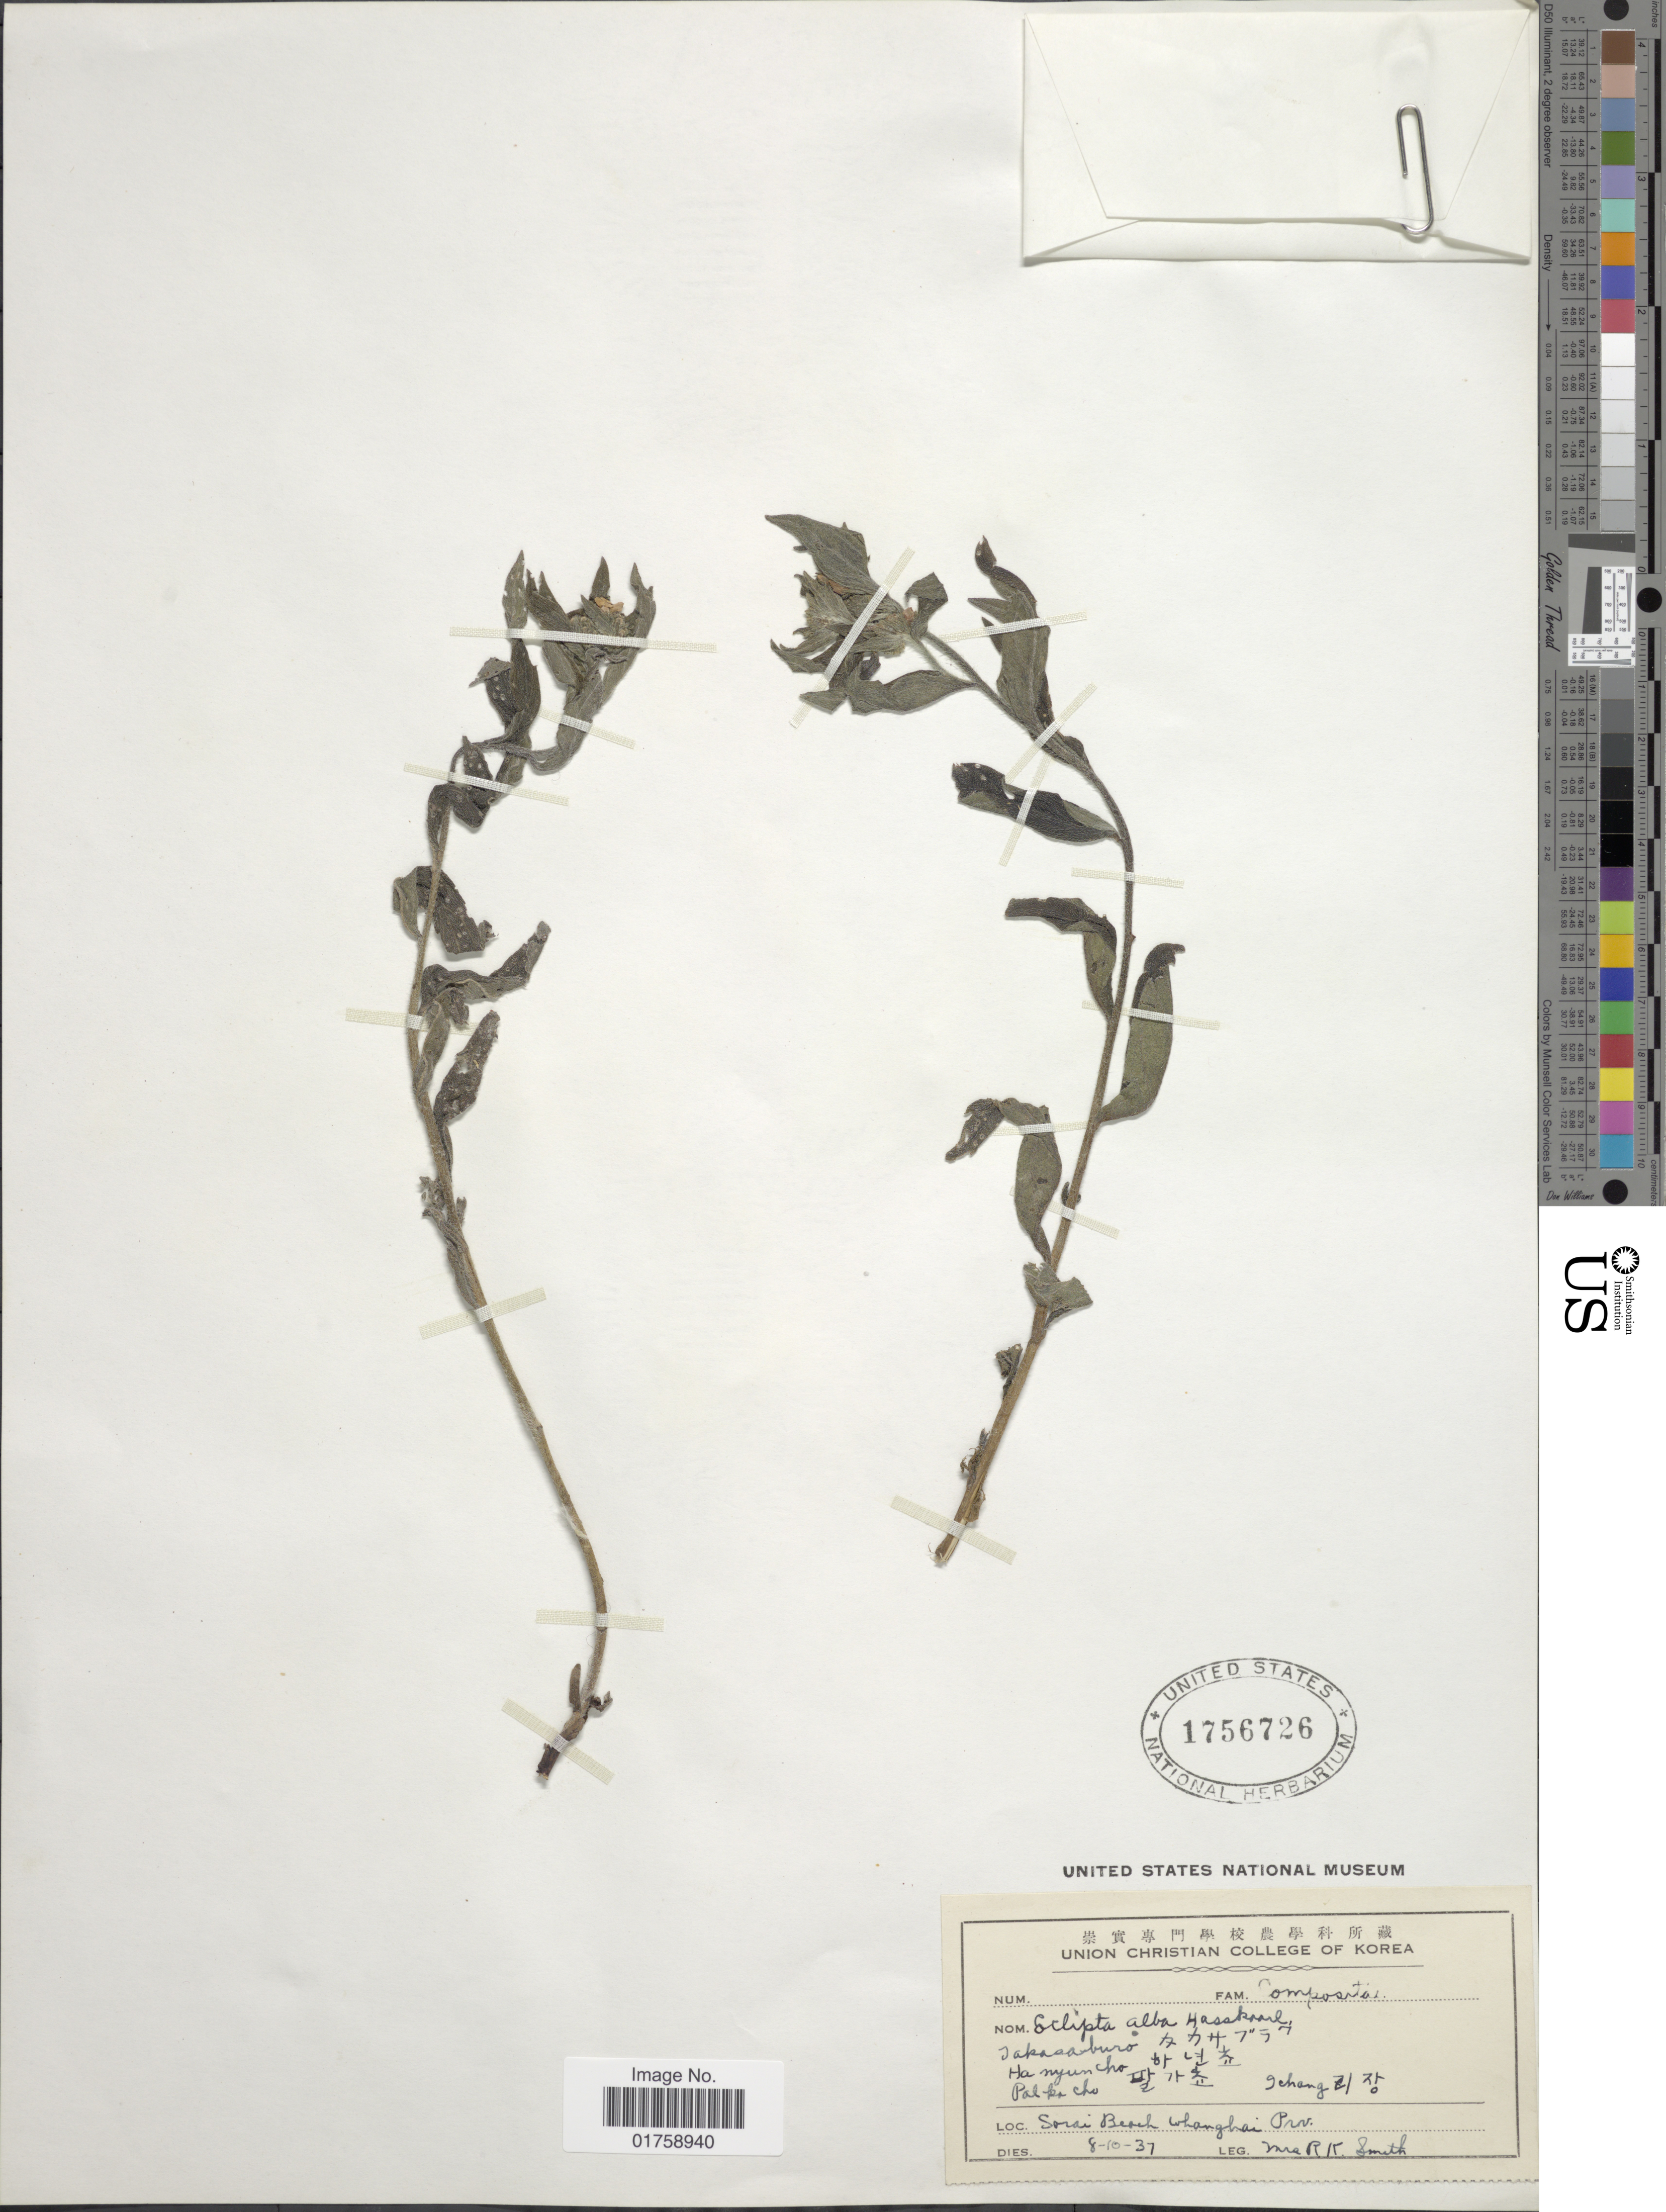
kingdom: Plantae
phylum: Tracheophyta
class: Magnoliopsida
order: Asterales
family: Asteraceae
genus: Eclipta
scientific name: Eclipta prostrata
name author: (L.) L.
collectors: Mrs. R. K. Smith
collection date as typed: Transcribed d/m/y: 8/10/37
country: North Korea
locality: Sorai Beach. Whanghai Prov.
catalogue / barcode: US 1756726